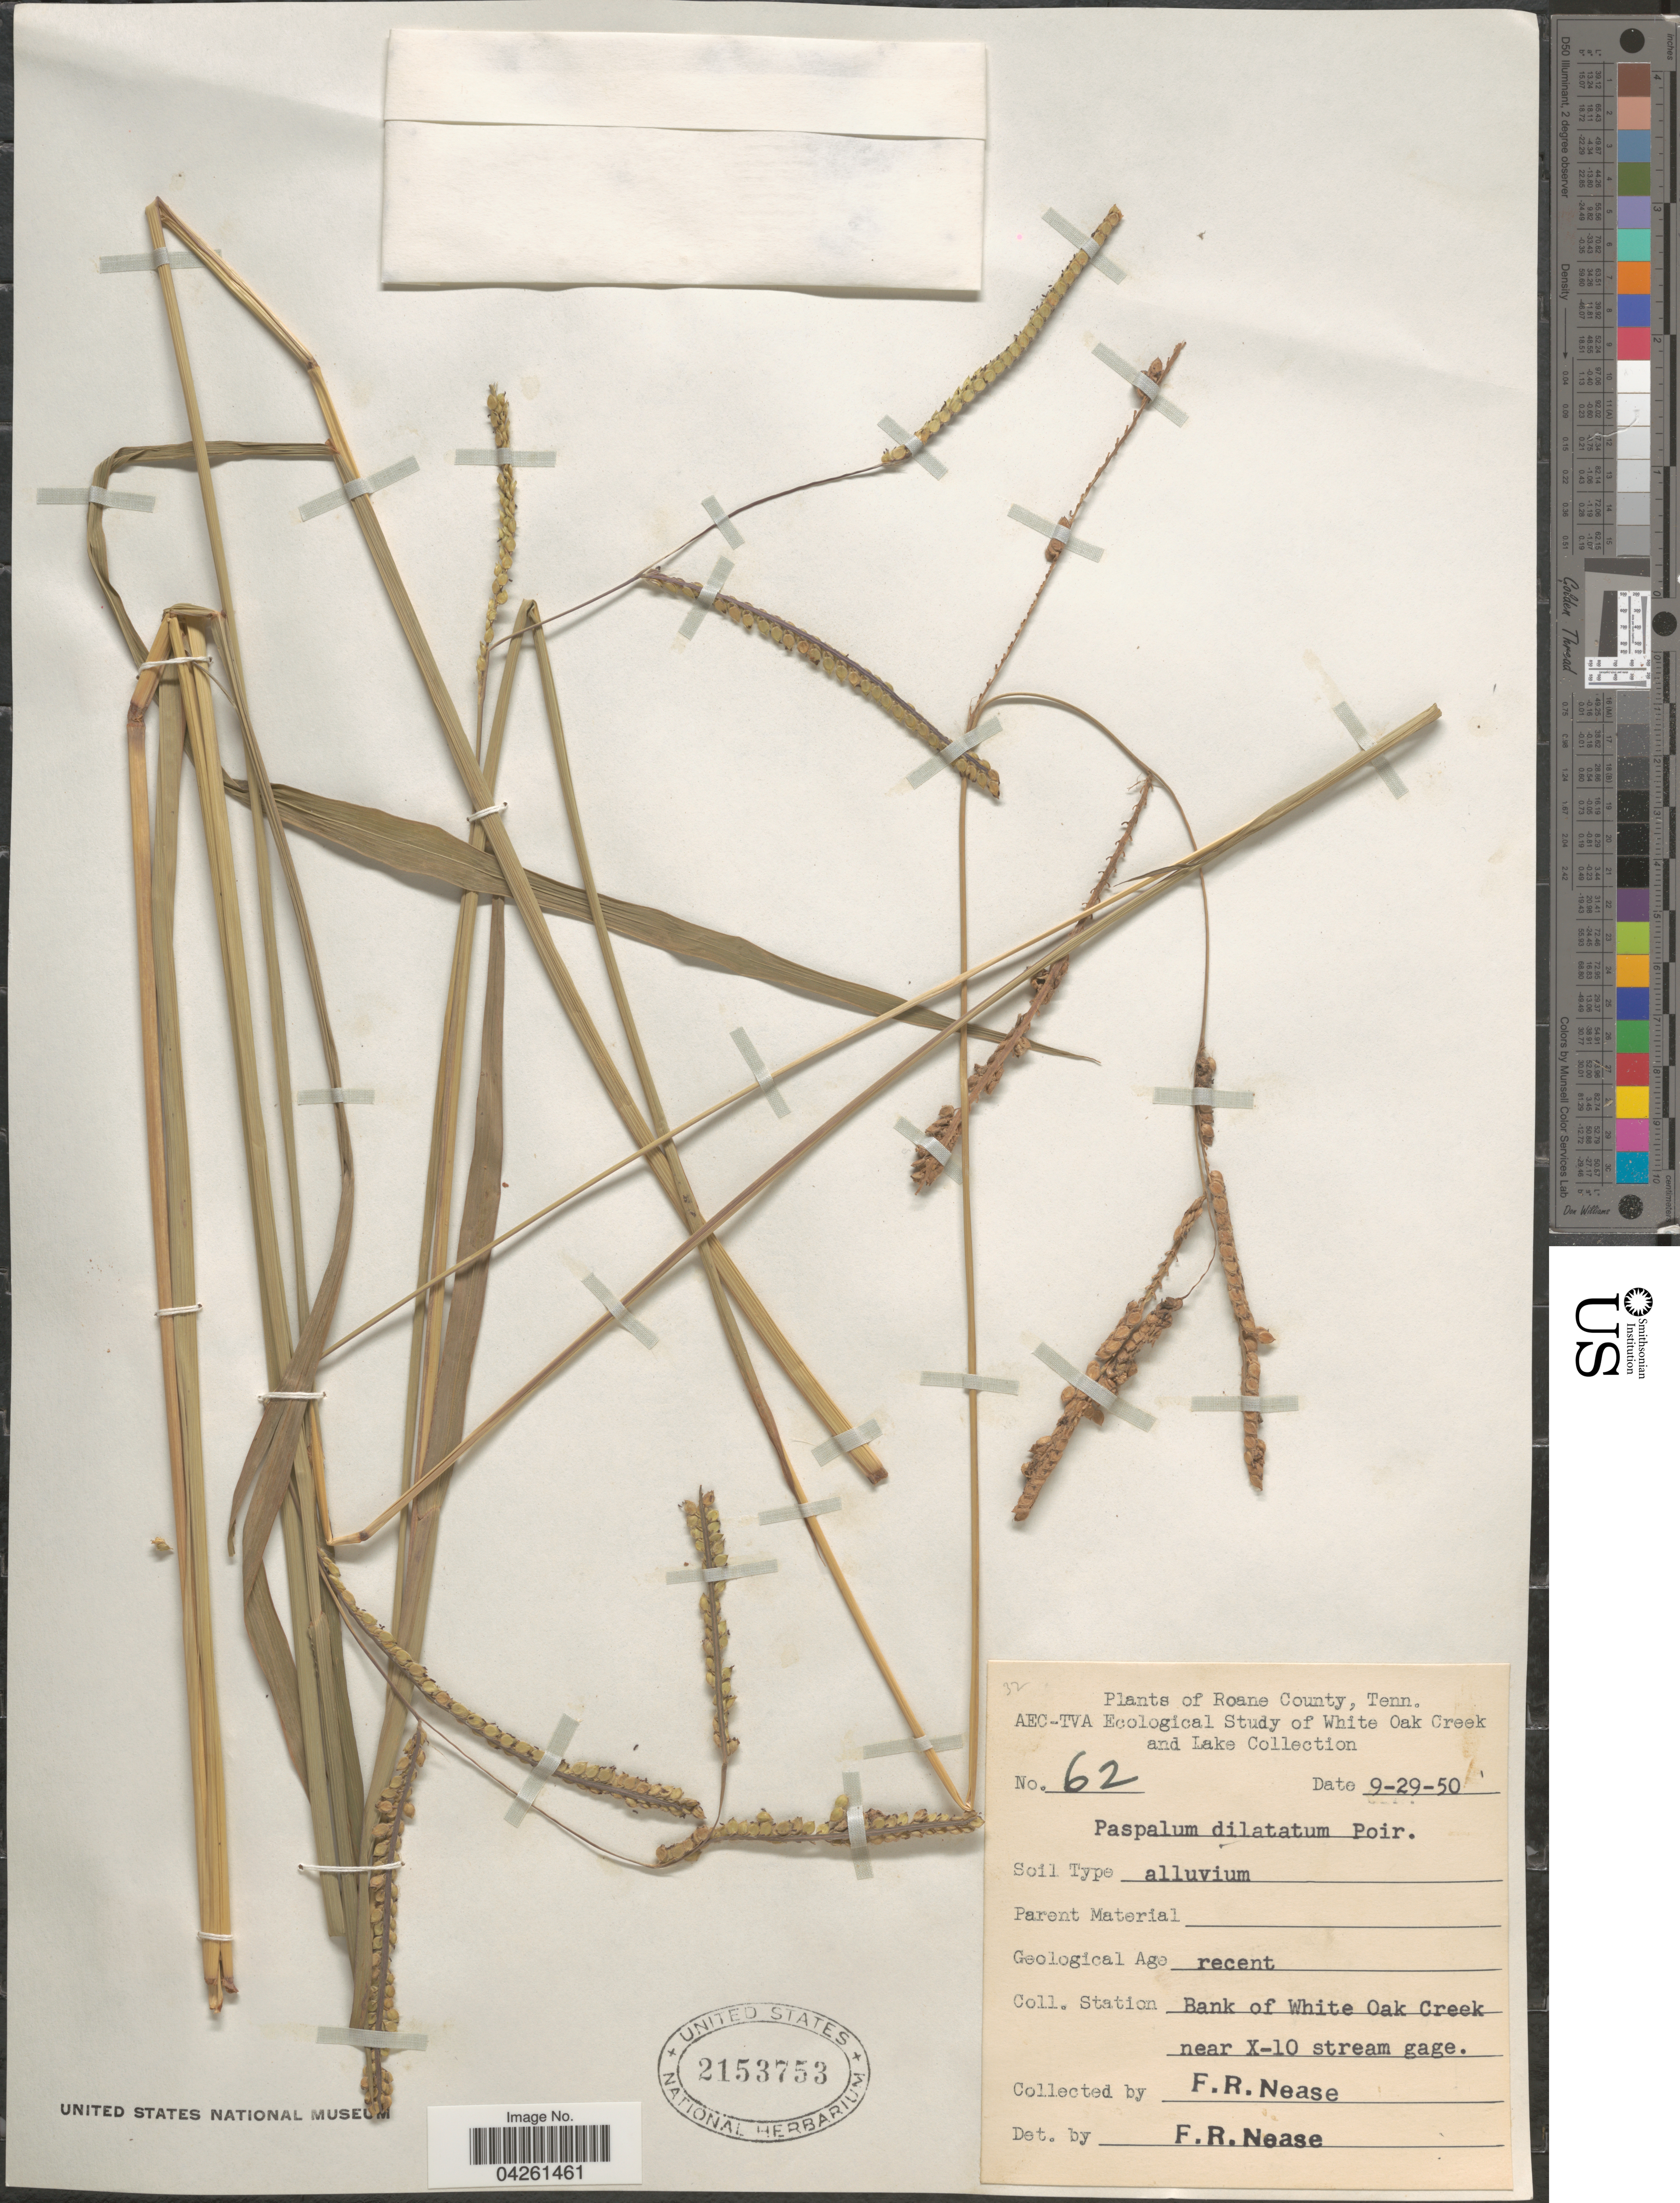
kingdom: Plantae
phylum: Tracheophyta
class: Liliopsida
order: Poales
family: Poaceae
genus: Paspalum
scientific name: Paspalum dilatatum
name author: Poir.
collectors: F. Nease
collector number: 62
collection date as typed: Transcribed d/m/y: 29/9/50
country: United States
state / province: Tennessee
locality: Roane County. Bank of White Oak Creek near X-10 stream gage.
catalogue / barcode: US 2153753